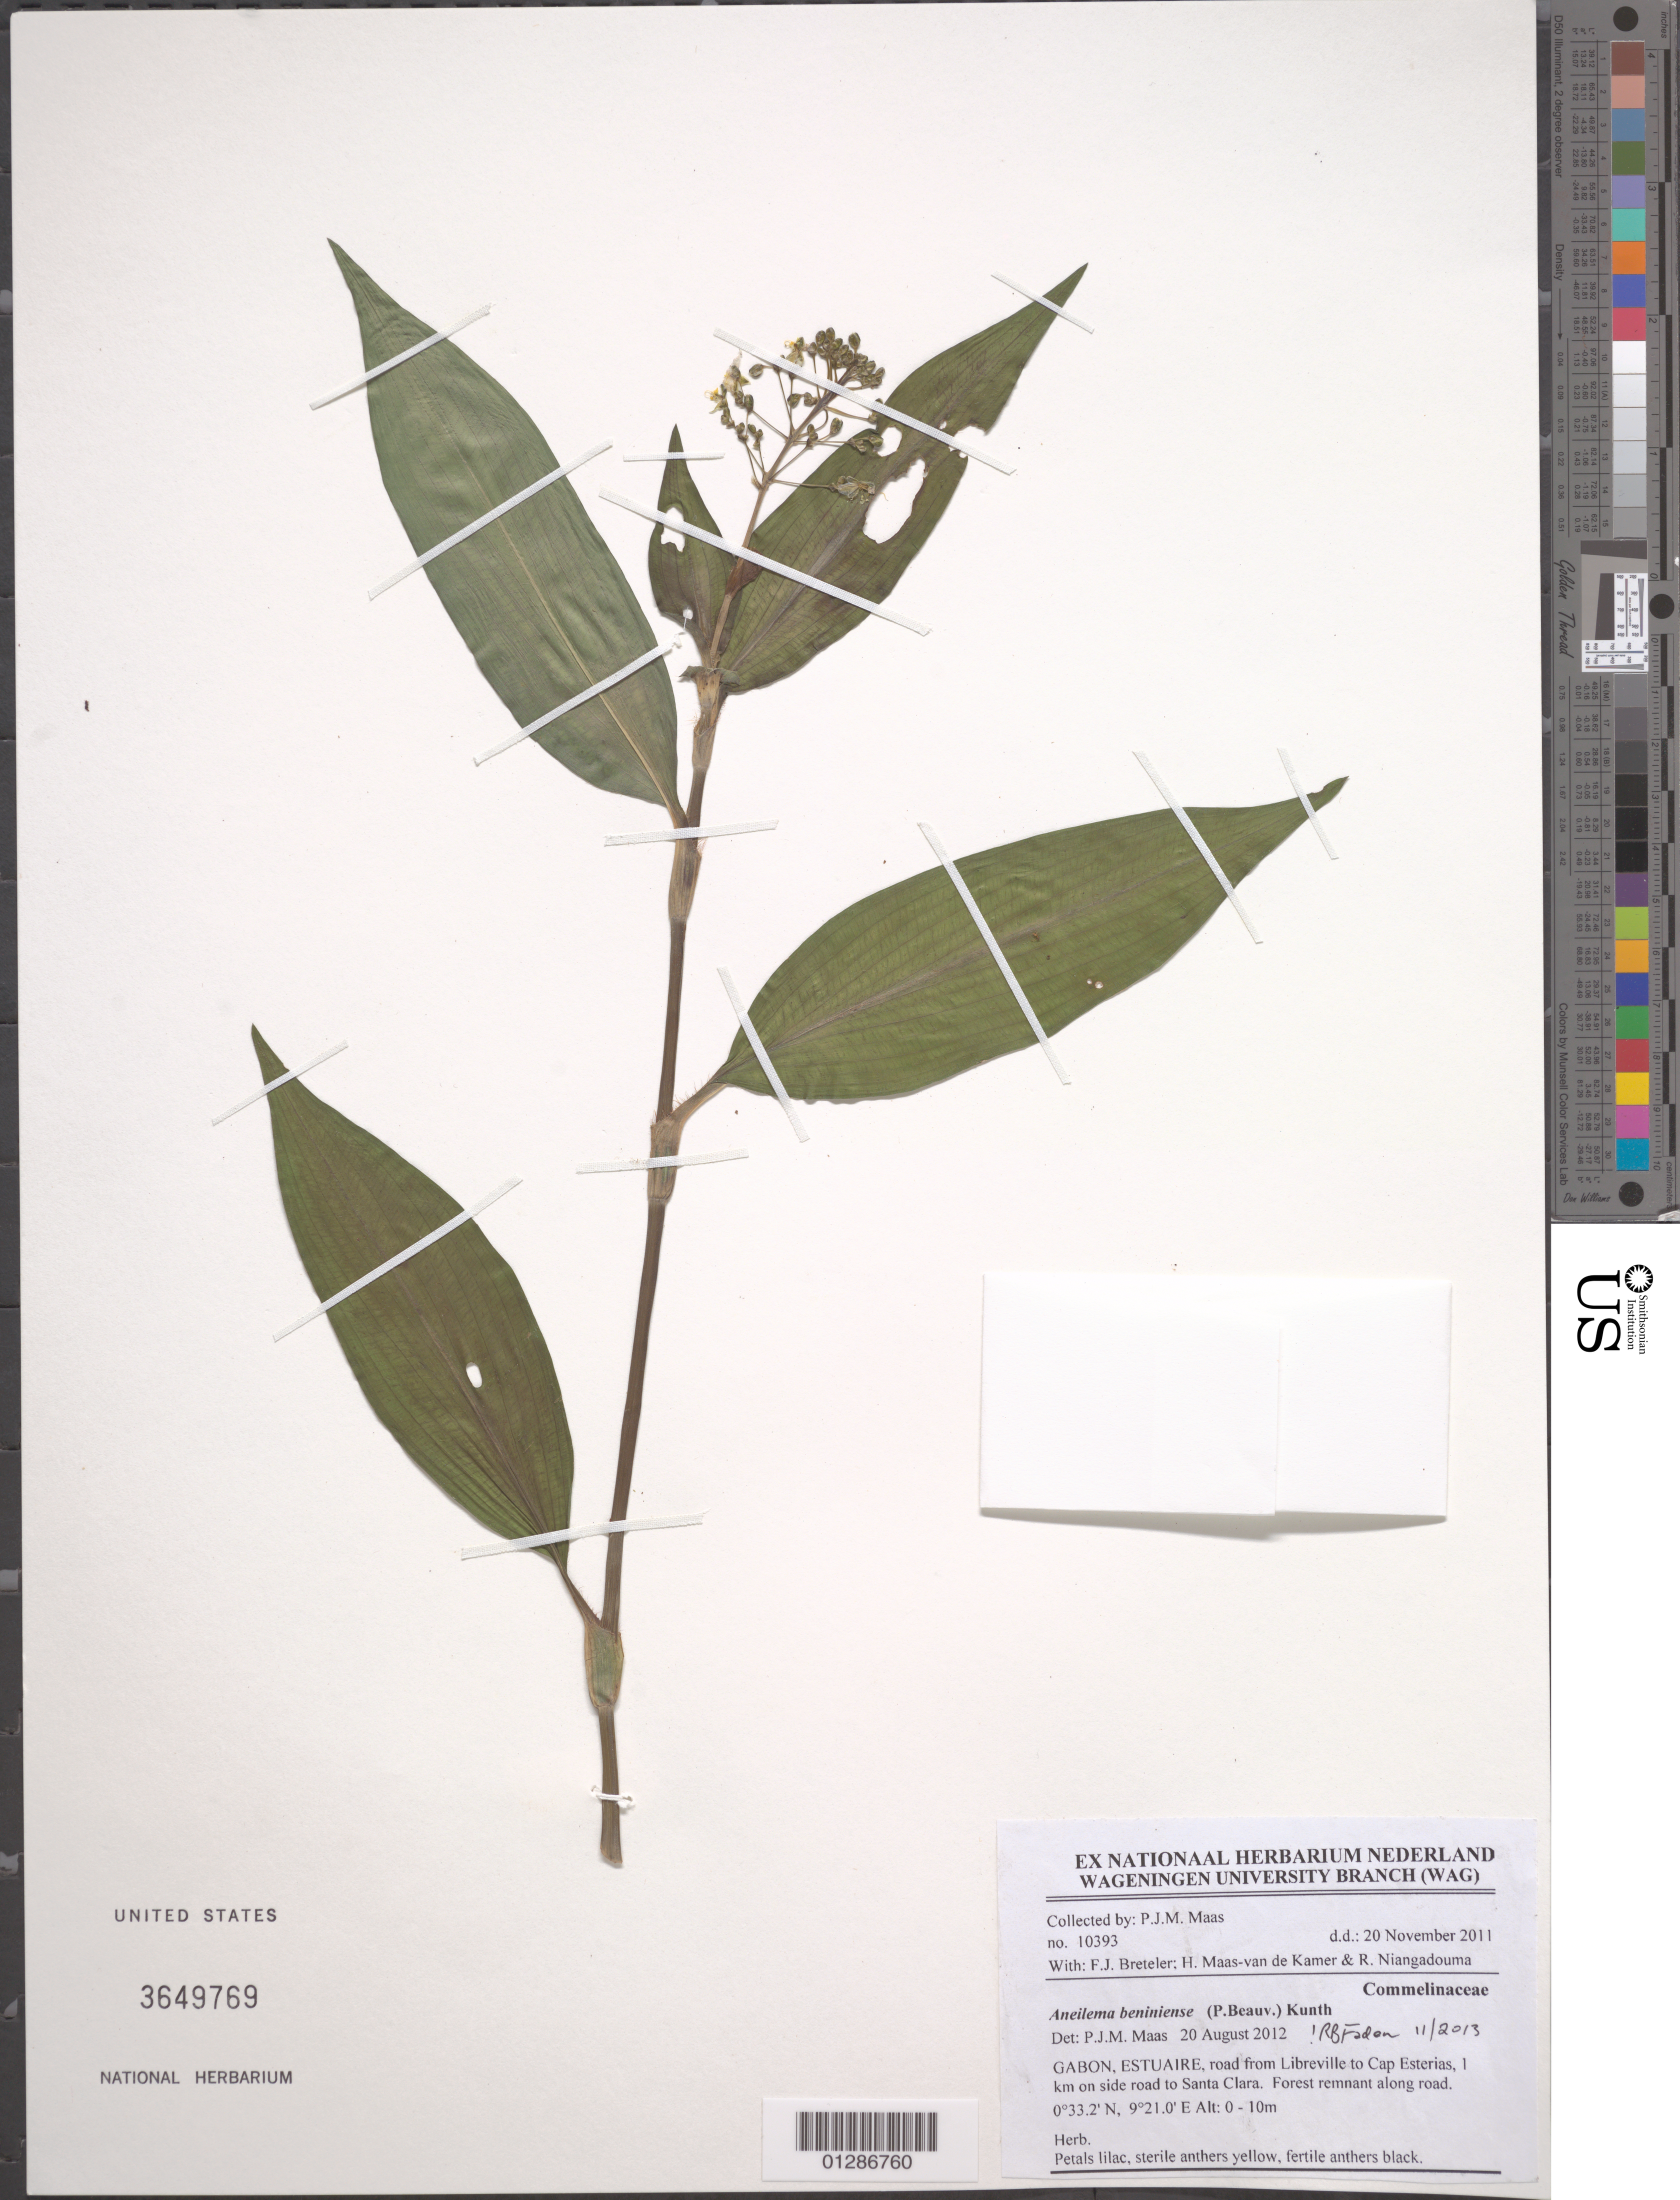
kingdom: Plantae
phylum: Tracheophyta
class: Liliopsida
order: Commelinales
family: Commelinaceae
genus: Aneilema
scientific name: Aneilema beniniense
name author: (P. Beauv.) Kunth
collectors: P. Maas, F. J. Breteler, H. Maas van de Kamer & R. Niangadouma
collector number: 10393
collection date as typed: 20 Nov 2011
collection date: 2011-11-20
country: Gabon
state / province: Estuaire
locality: Road from Libreville to Cap Esterias, 1 km on side road to Santa Clara.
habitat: Herb.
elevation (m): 0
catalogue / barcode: US 3649769